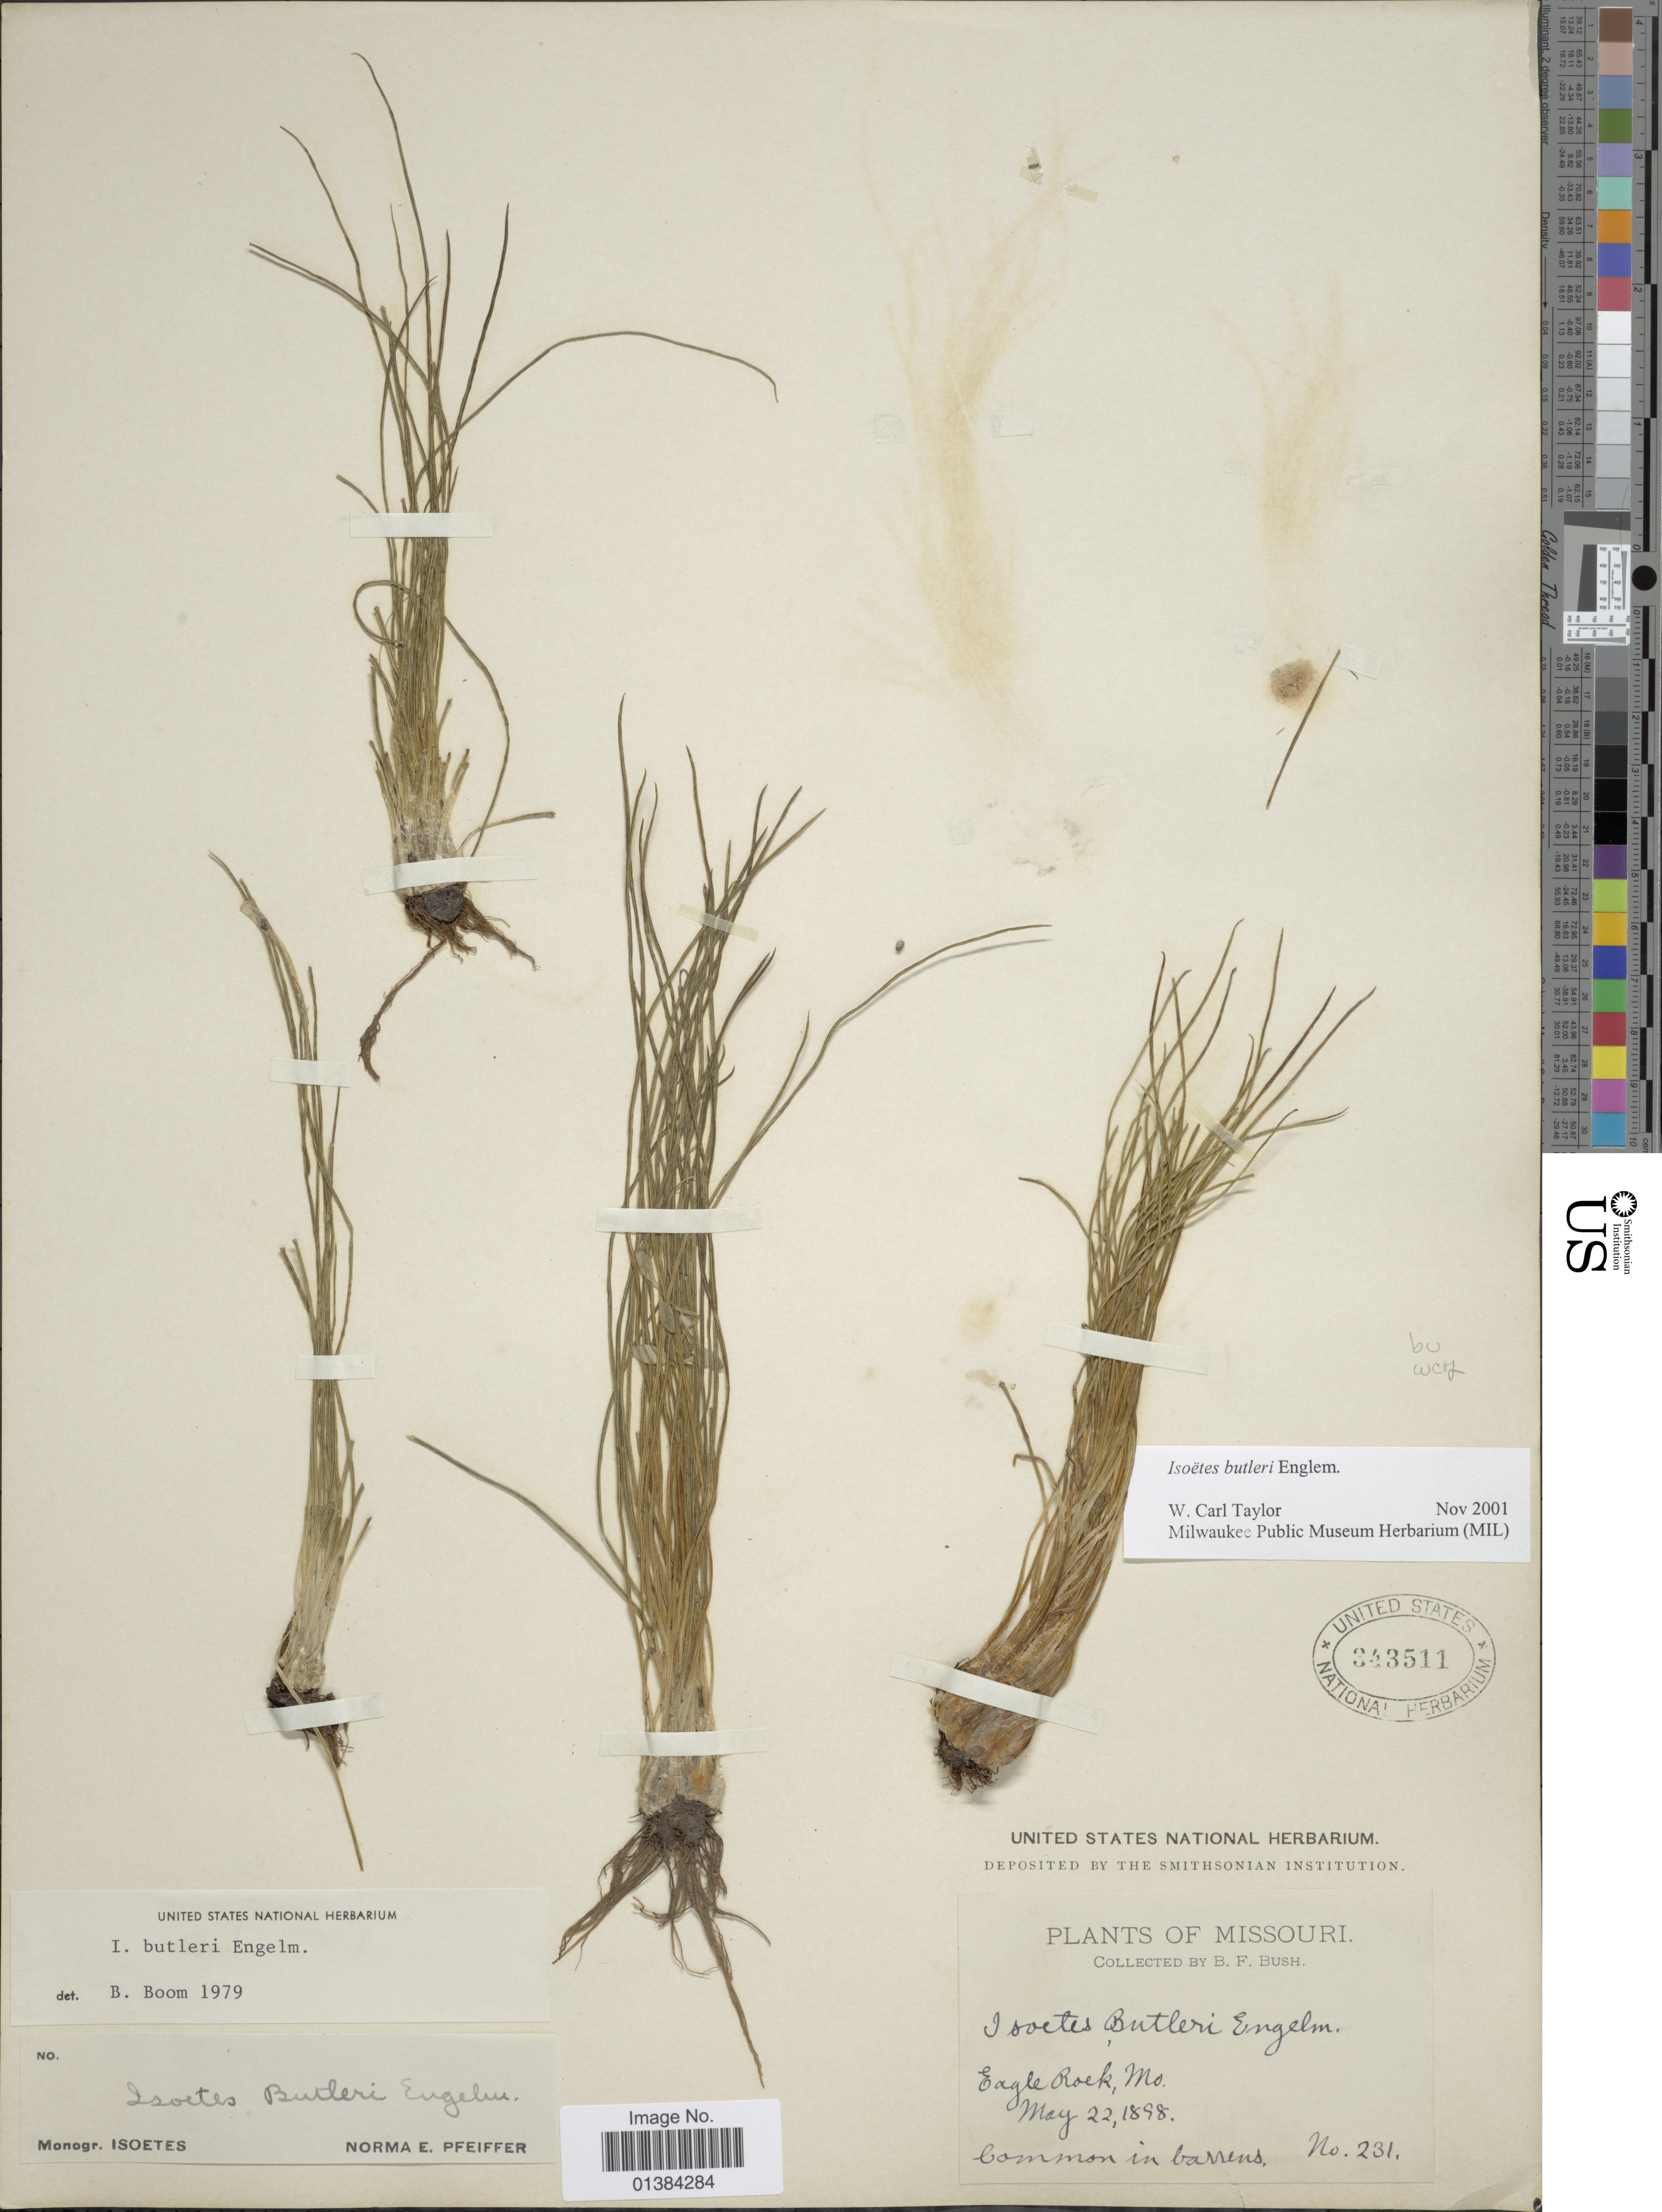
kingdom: Plantae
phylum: Tracheophyta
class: Lycopodiopsida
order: Isoetales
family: Isoetaceae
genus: Isoetes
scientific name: Isoetes butleri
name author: Engelm.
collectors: B. F. Bush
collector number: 231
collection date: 1898-05-22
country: United States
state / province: Missouri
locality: Eagle Rock, Mo.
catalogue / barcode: US 343511